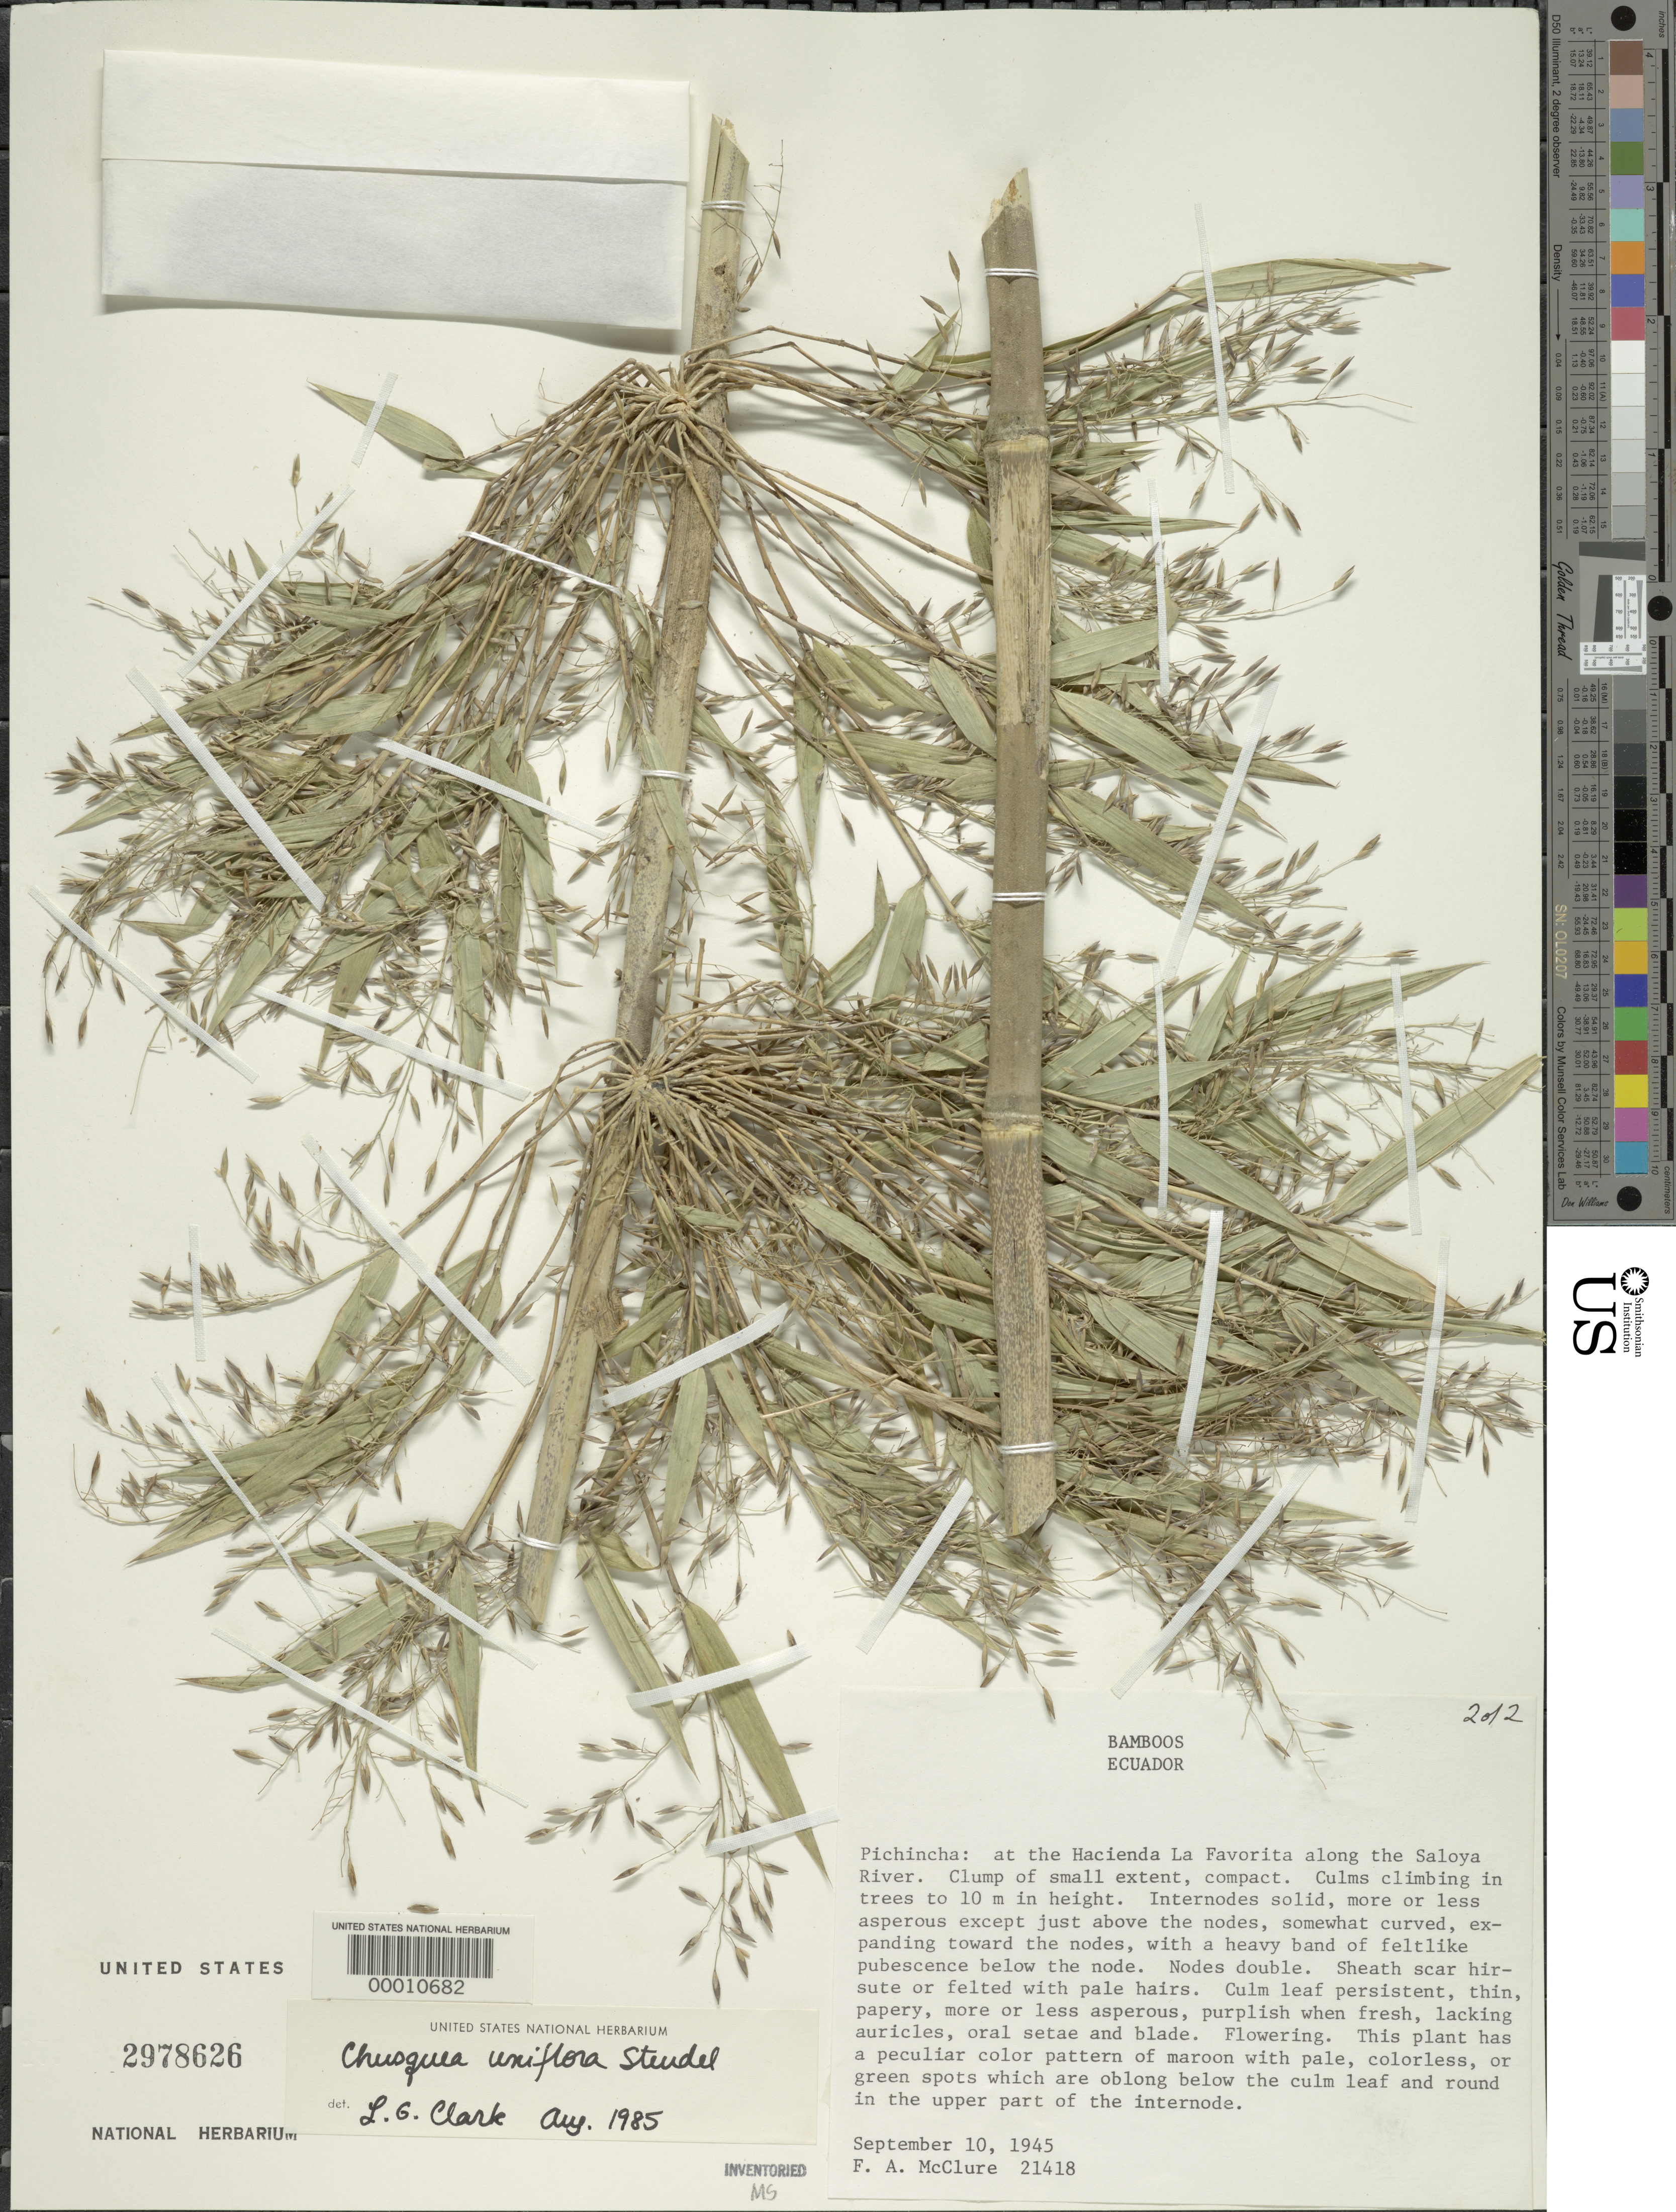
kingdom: Plantae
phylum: Tracheophyta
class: Liliopsida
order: Poales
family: Poaceae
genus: Chusquea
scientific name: Chusquea uniflora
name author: Steud.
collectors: F. A. McClure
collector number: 21418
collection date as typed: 10 Sep 1945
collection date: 1945-09-10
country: Ecuador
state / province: Pichincha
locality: Hacienda la favorita, saloya River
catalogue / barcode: US 2978626